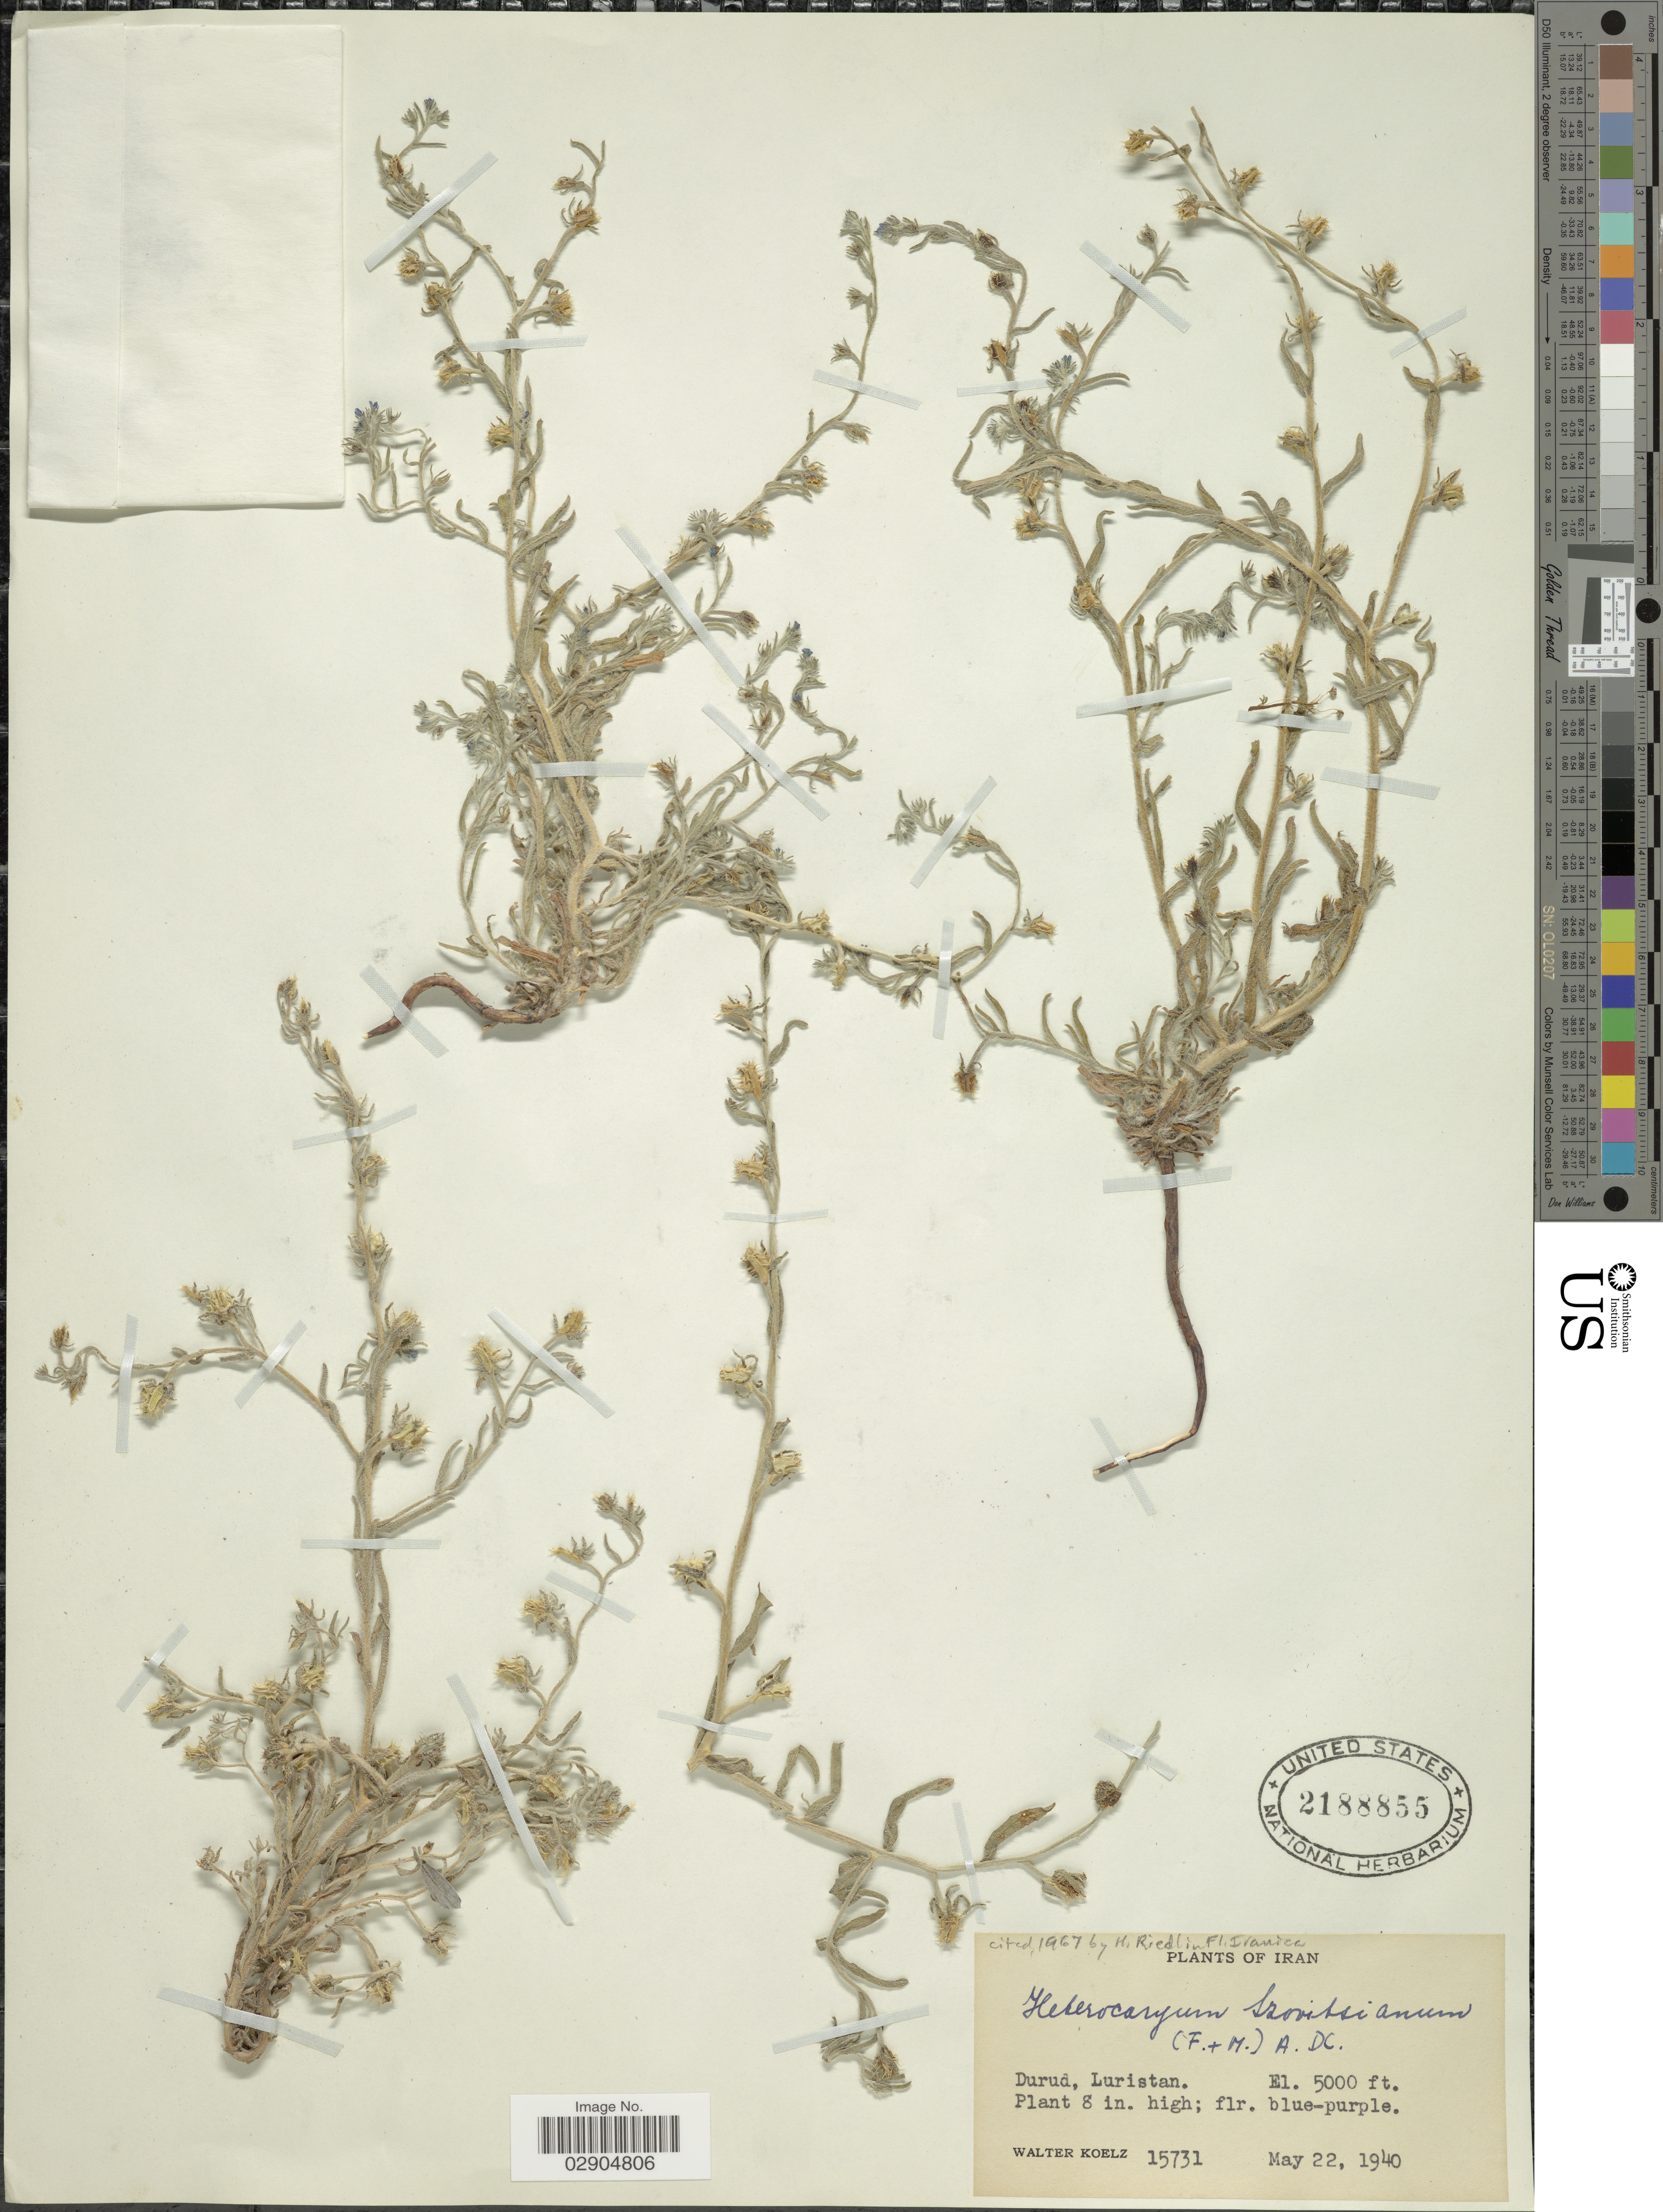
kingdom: Plantae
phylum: Tracheophyta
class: Magnoliopsida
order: Boraginales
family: Boraginaceae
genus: Heterocaryum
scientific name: Heterocaryum szovitsianum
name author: (Fisch. & C.A. Mey.) A. DC.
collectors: W. N. Koelz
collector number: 15731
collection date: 1940-05-22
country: Iran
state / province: Lorestan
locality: Durud, Luristan.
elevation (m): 1524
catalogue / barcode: US 2188855